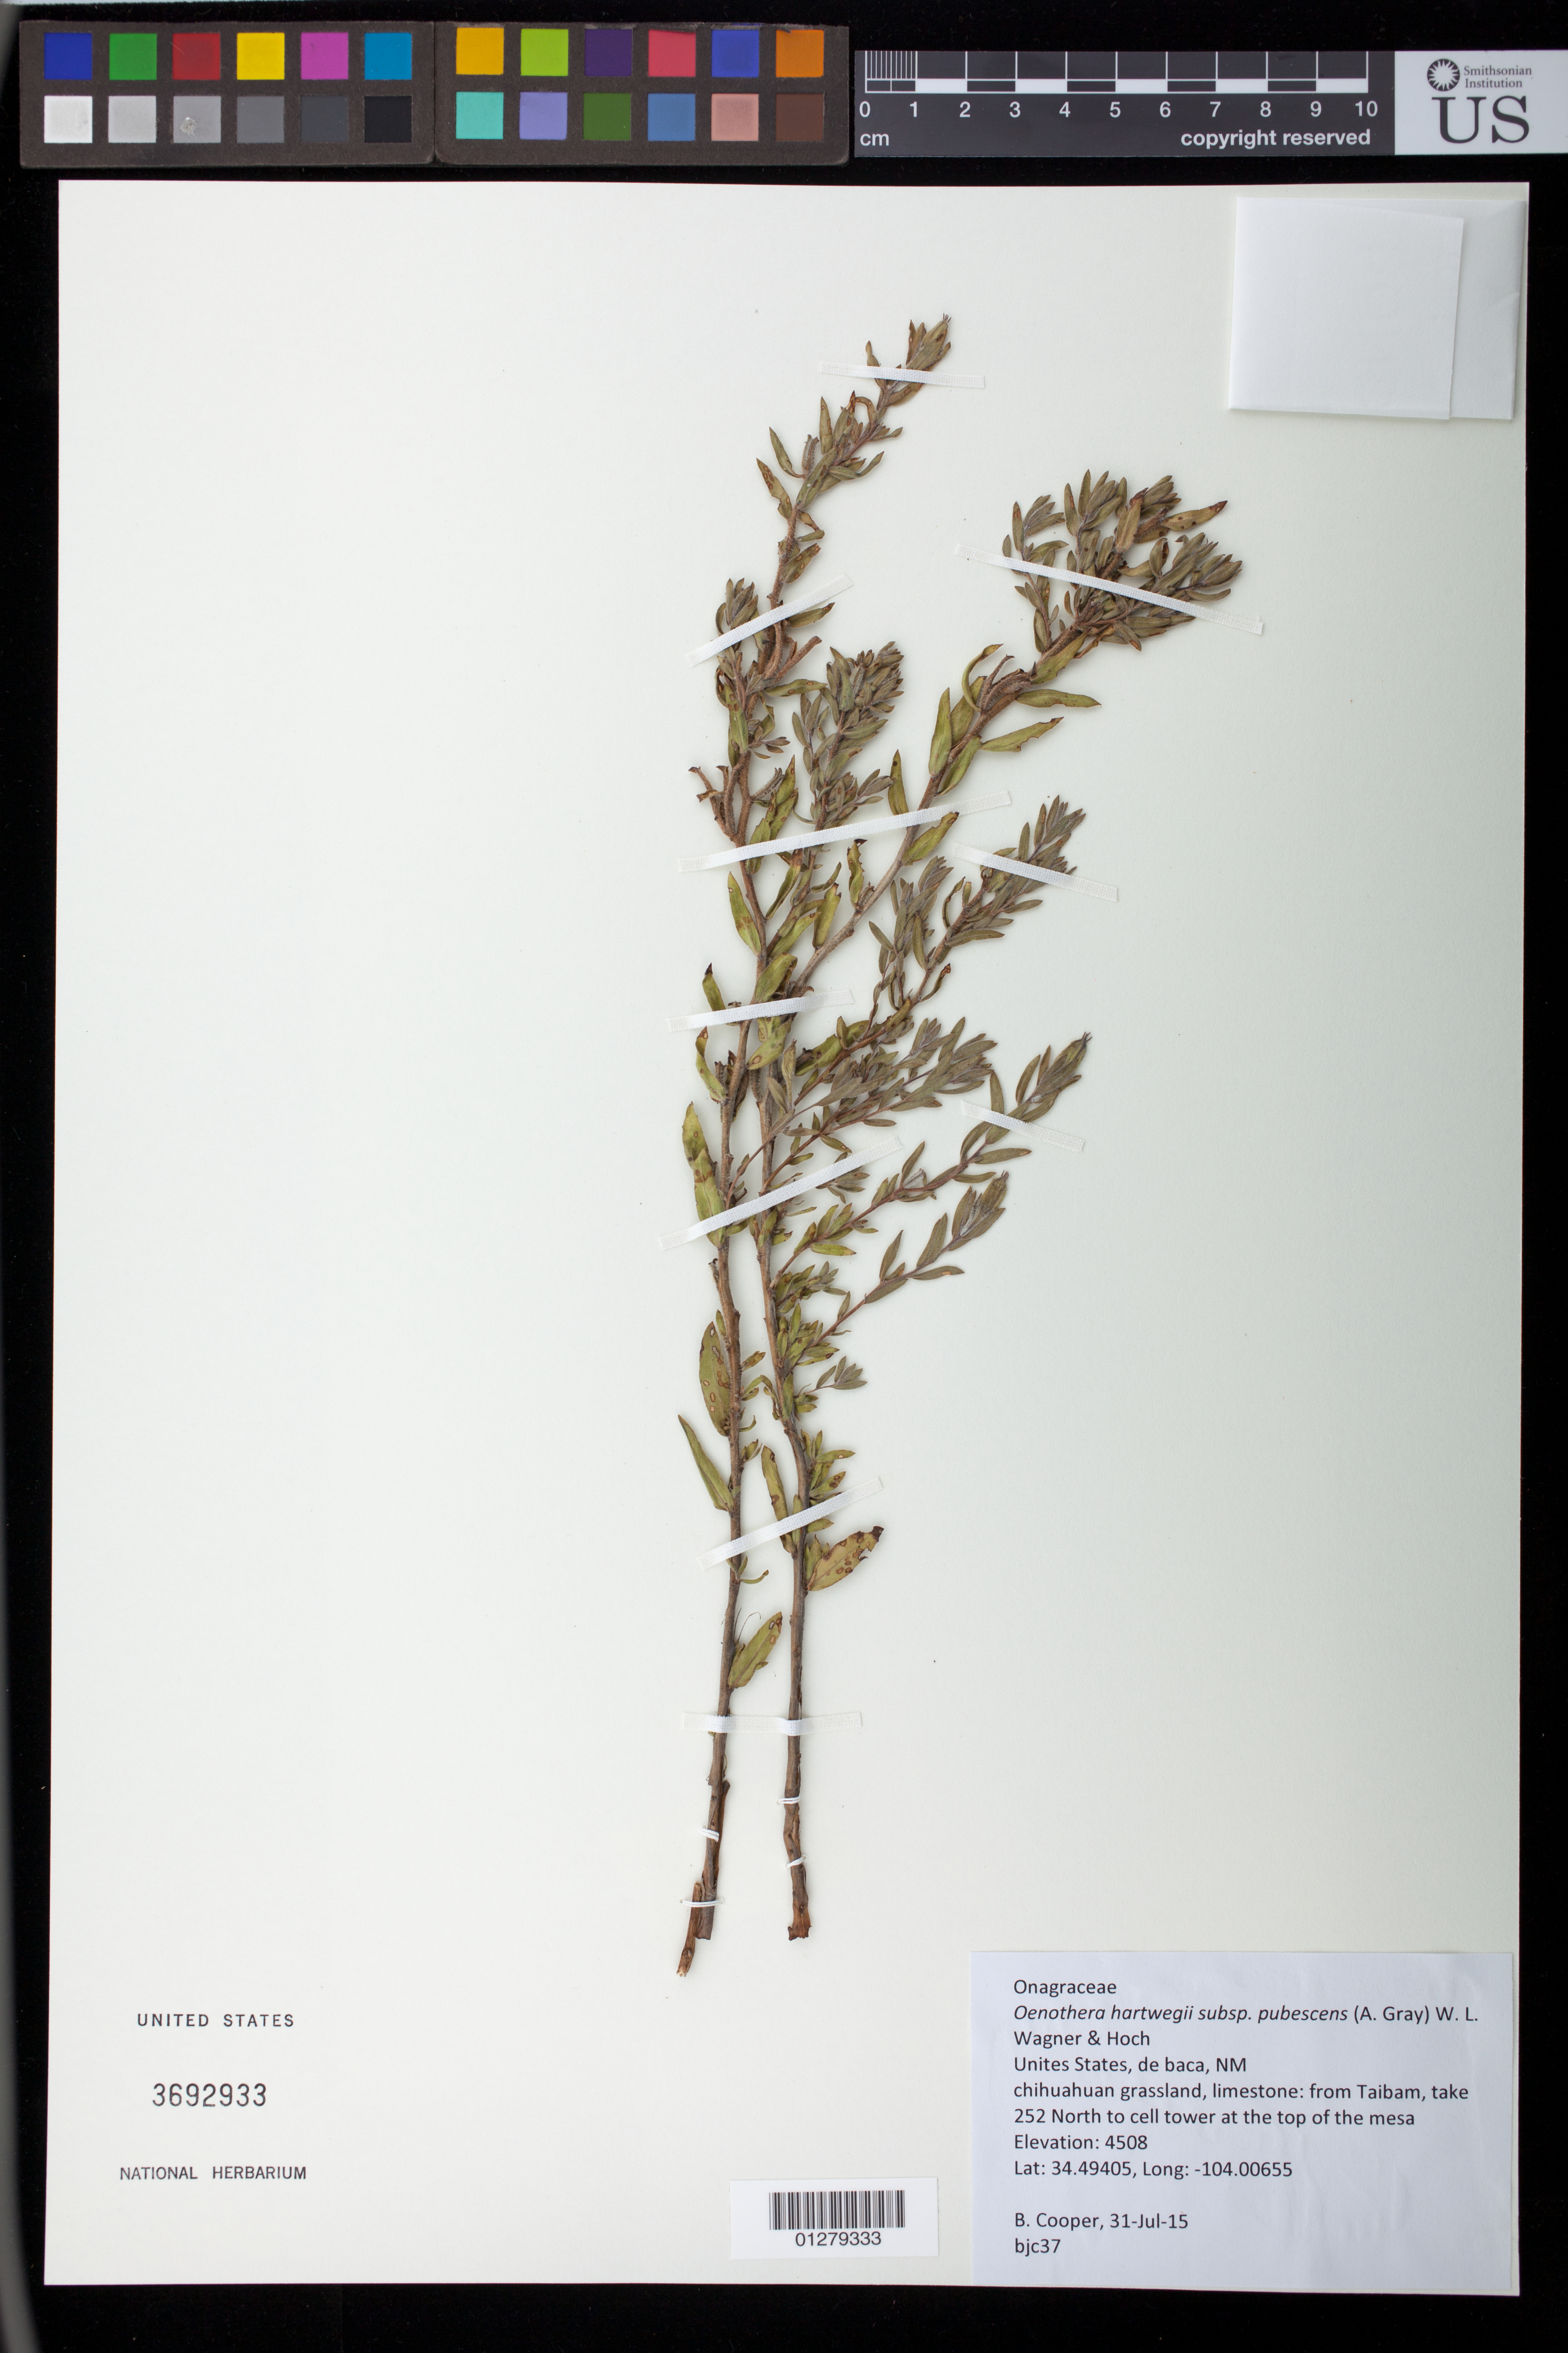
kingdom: Plantae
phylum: Tracheophyta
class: Magnoliopsida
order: Myrtales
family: Onagraceae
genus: Oenothera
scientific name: Oenothera hartwegii subsp. pubescens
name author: (A. Gray) W.L. Wagner & Hoch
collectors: B. J. Cooper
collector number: BJC 37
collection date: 2015-07-31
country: United States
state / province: New Mexico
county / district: De Baca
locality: From Taibam, take 252 North to cell tower at the top of the mesa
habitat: Chihuahuan grassland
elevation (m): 4508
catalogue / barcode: US 3692933